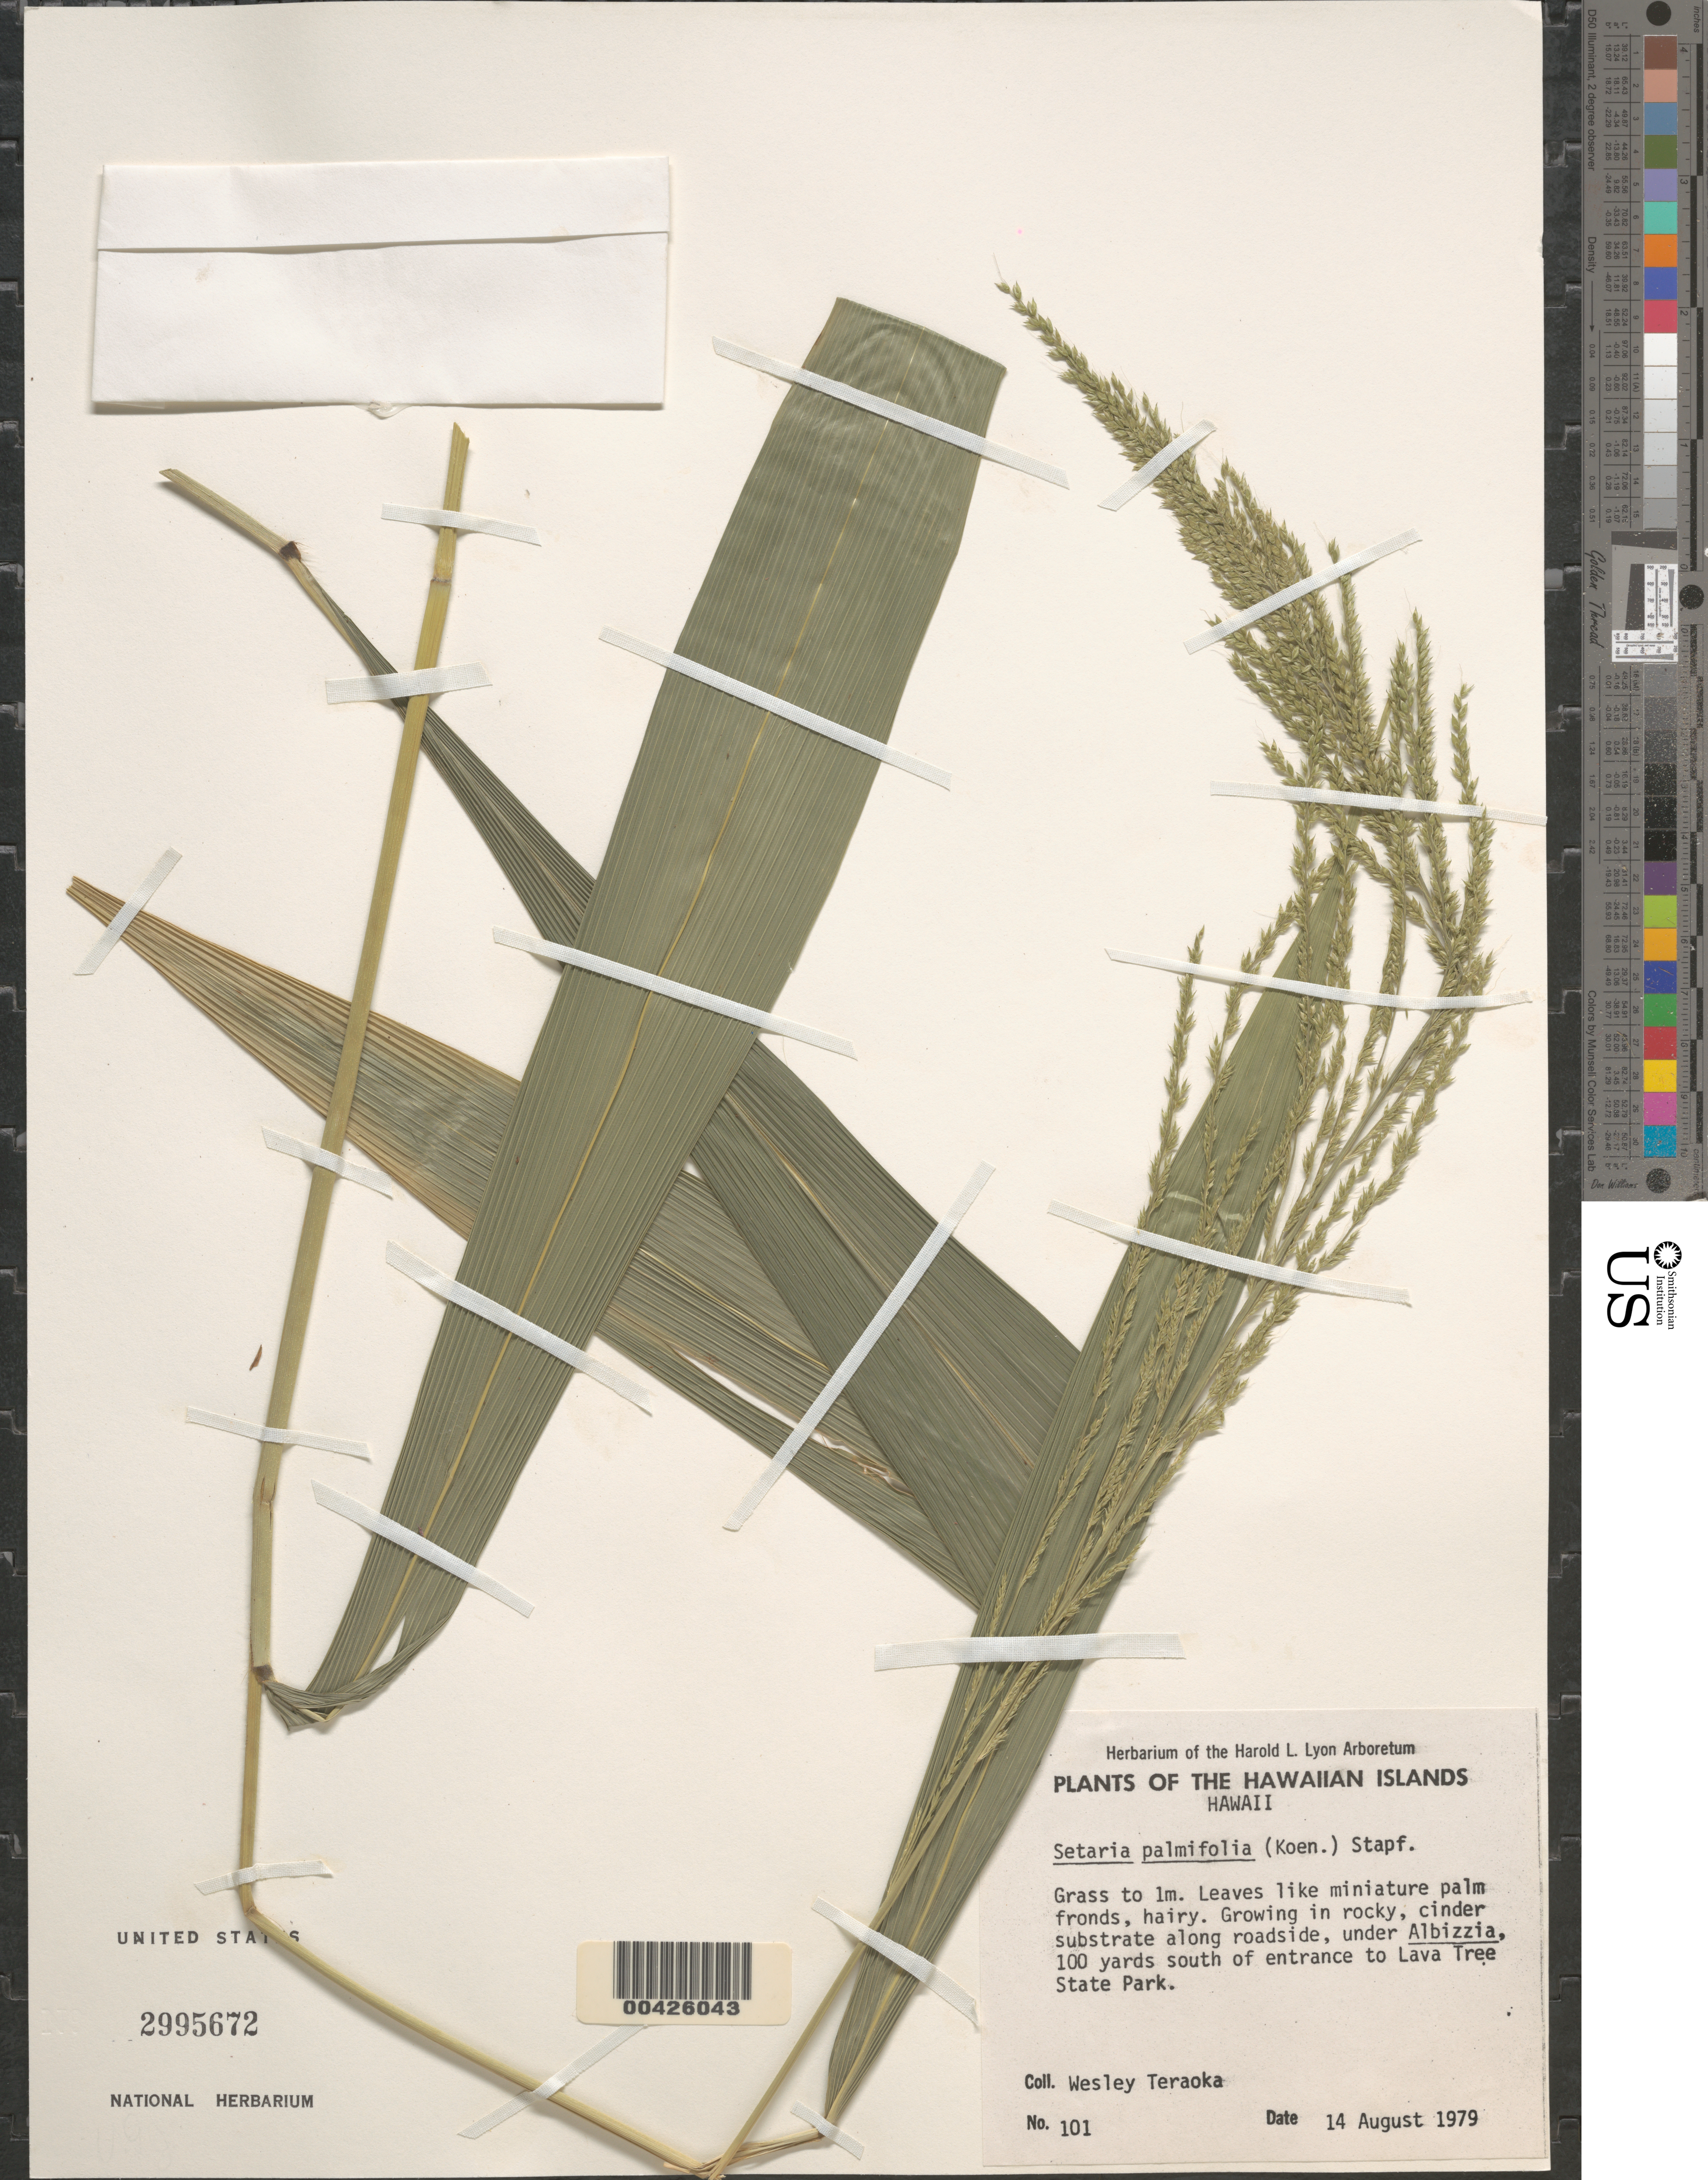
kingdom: Plantae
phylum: Tracheophyta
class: Liliopsida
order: Poales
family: Poaceae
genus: Setaria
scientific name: Setaria palmifolia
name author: (J. Koenig) Stapf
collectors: W. Teraoka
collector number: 101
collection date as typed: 14 Aug 1979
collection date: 1979-08-14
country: United States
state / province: Hawaii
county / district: Hawaii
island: Hawaii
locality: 100 yards S of entrance to Lava Tree State Park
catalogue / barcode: US 2995672